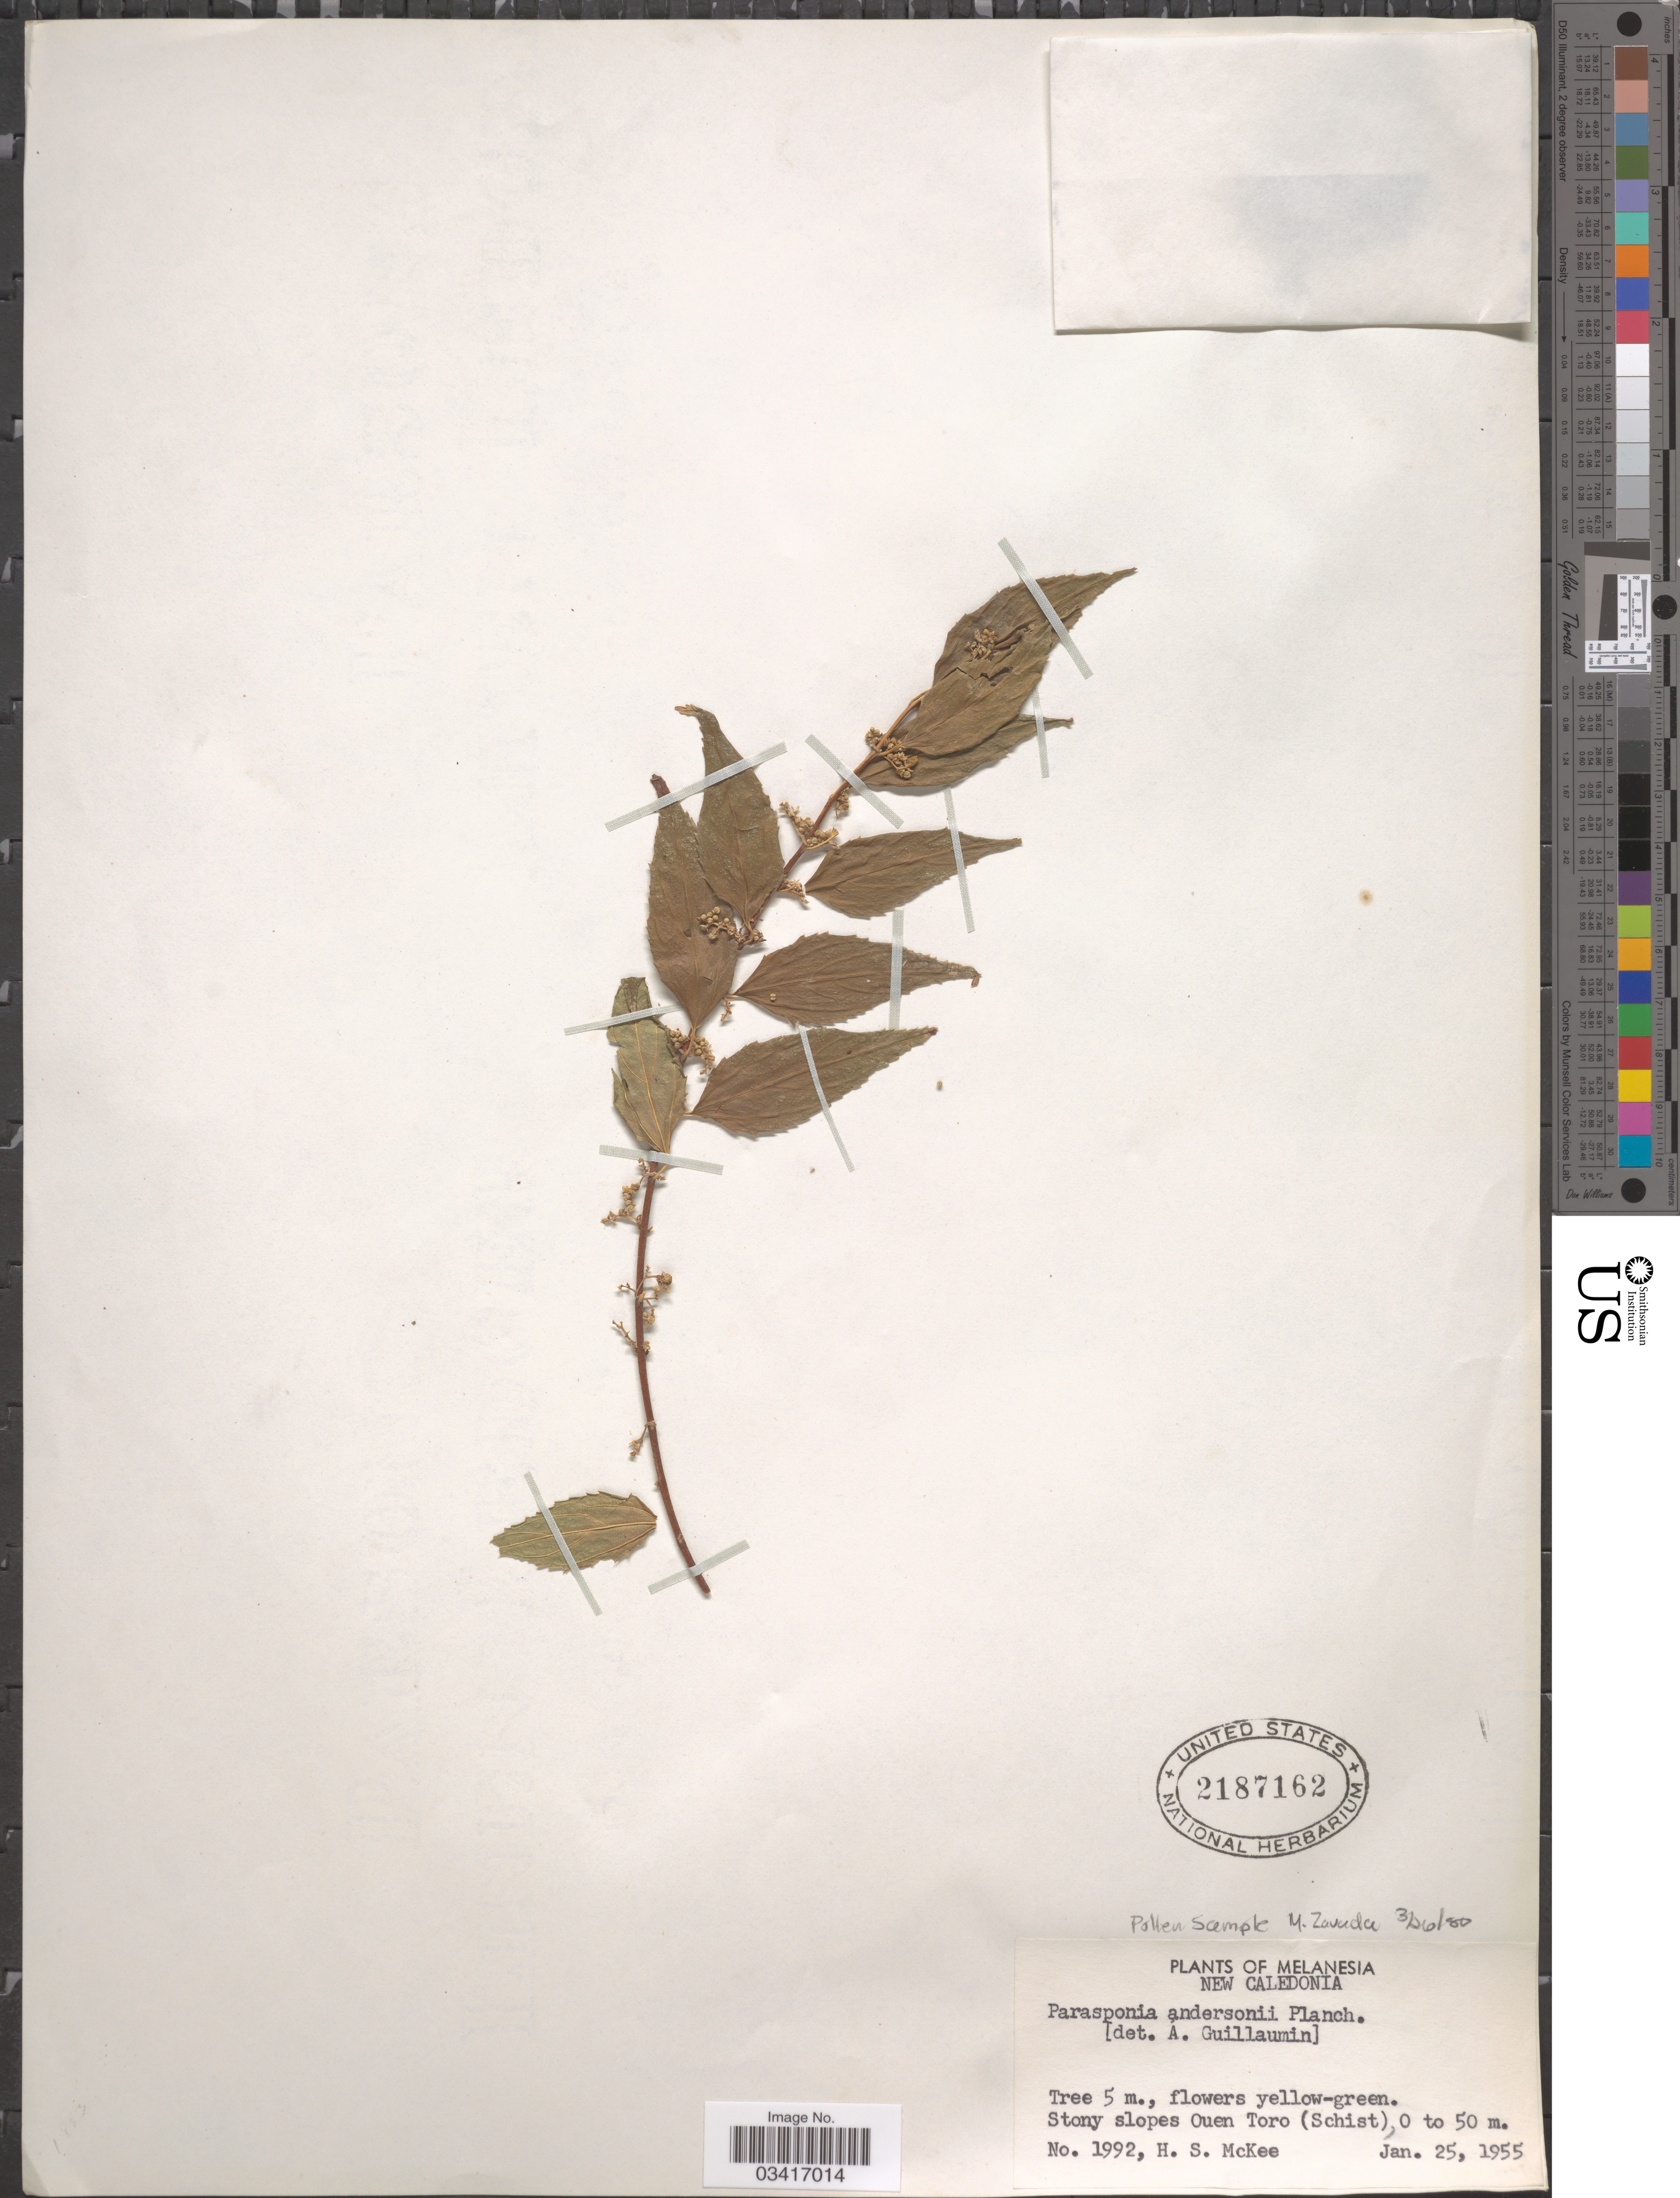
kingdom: Plantae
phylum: Tracheophyta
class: Magnoliopsida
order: Rosales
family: Cannabaceae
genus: Parasponia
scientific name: Parasponia andersonii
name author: Planch.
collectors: H. S. McKee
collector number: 1992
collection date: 1955-01-25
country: New Caledonia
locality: Melanesia. Stony slopes Ouen Toro (Schist).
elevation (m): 0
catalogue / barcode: US 2187162